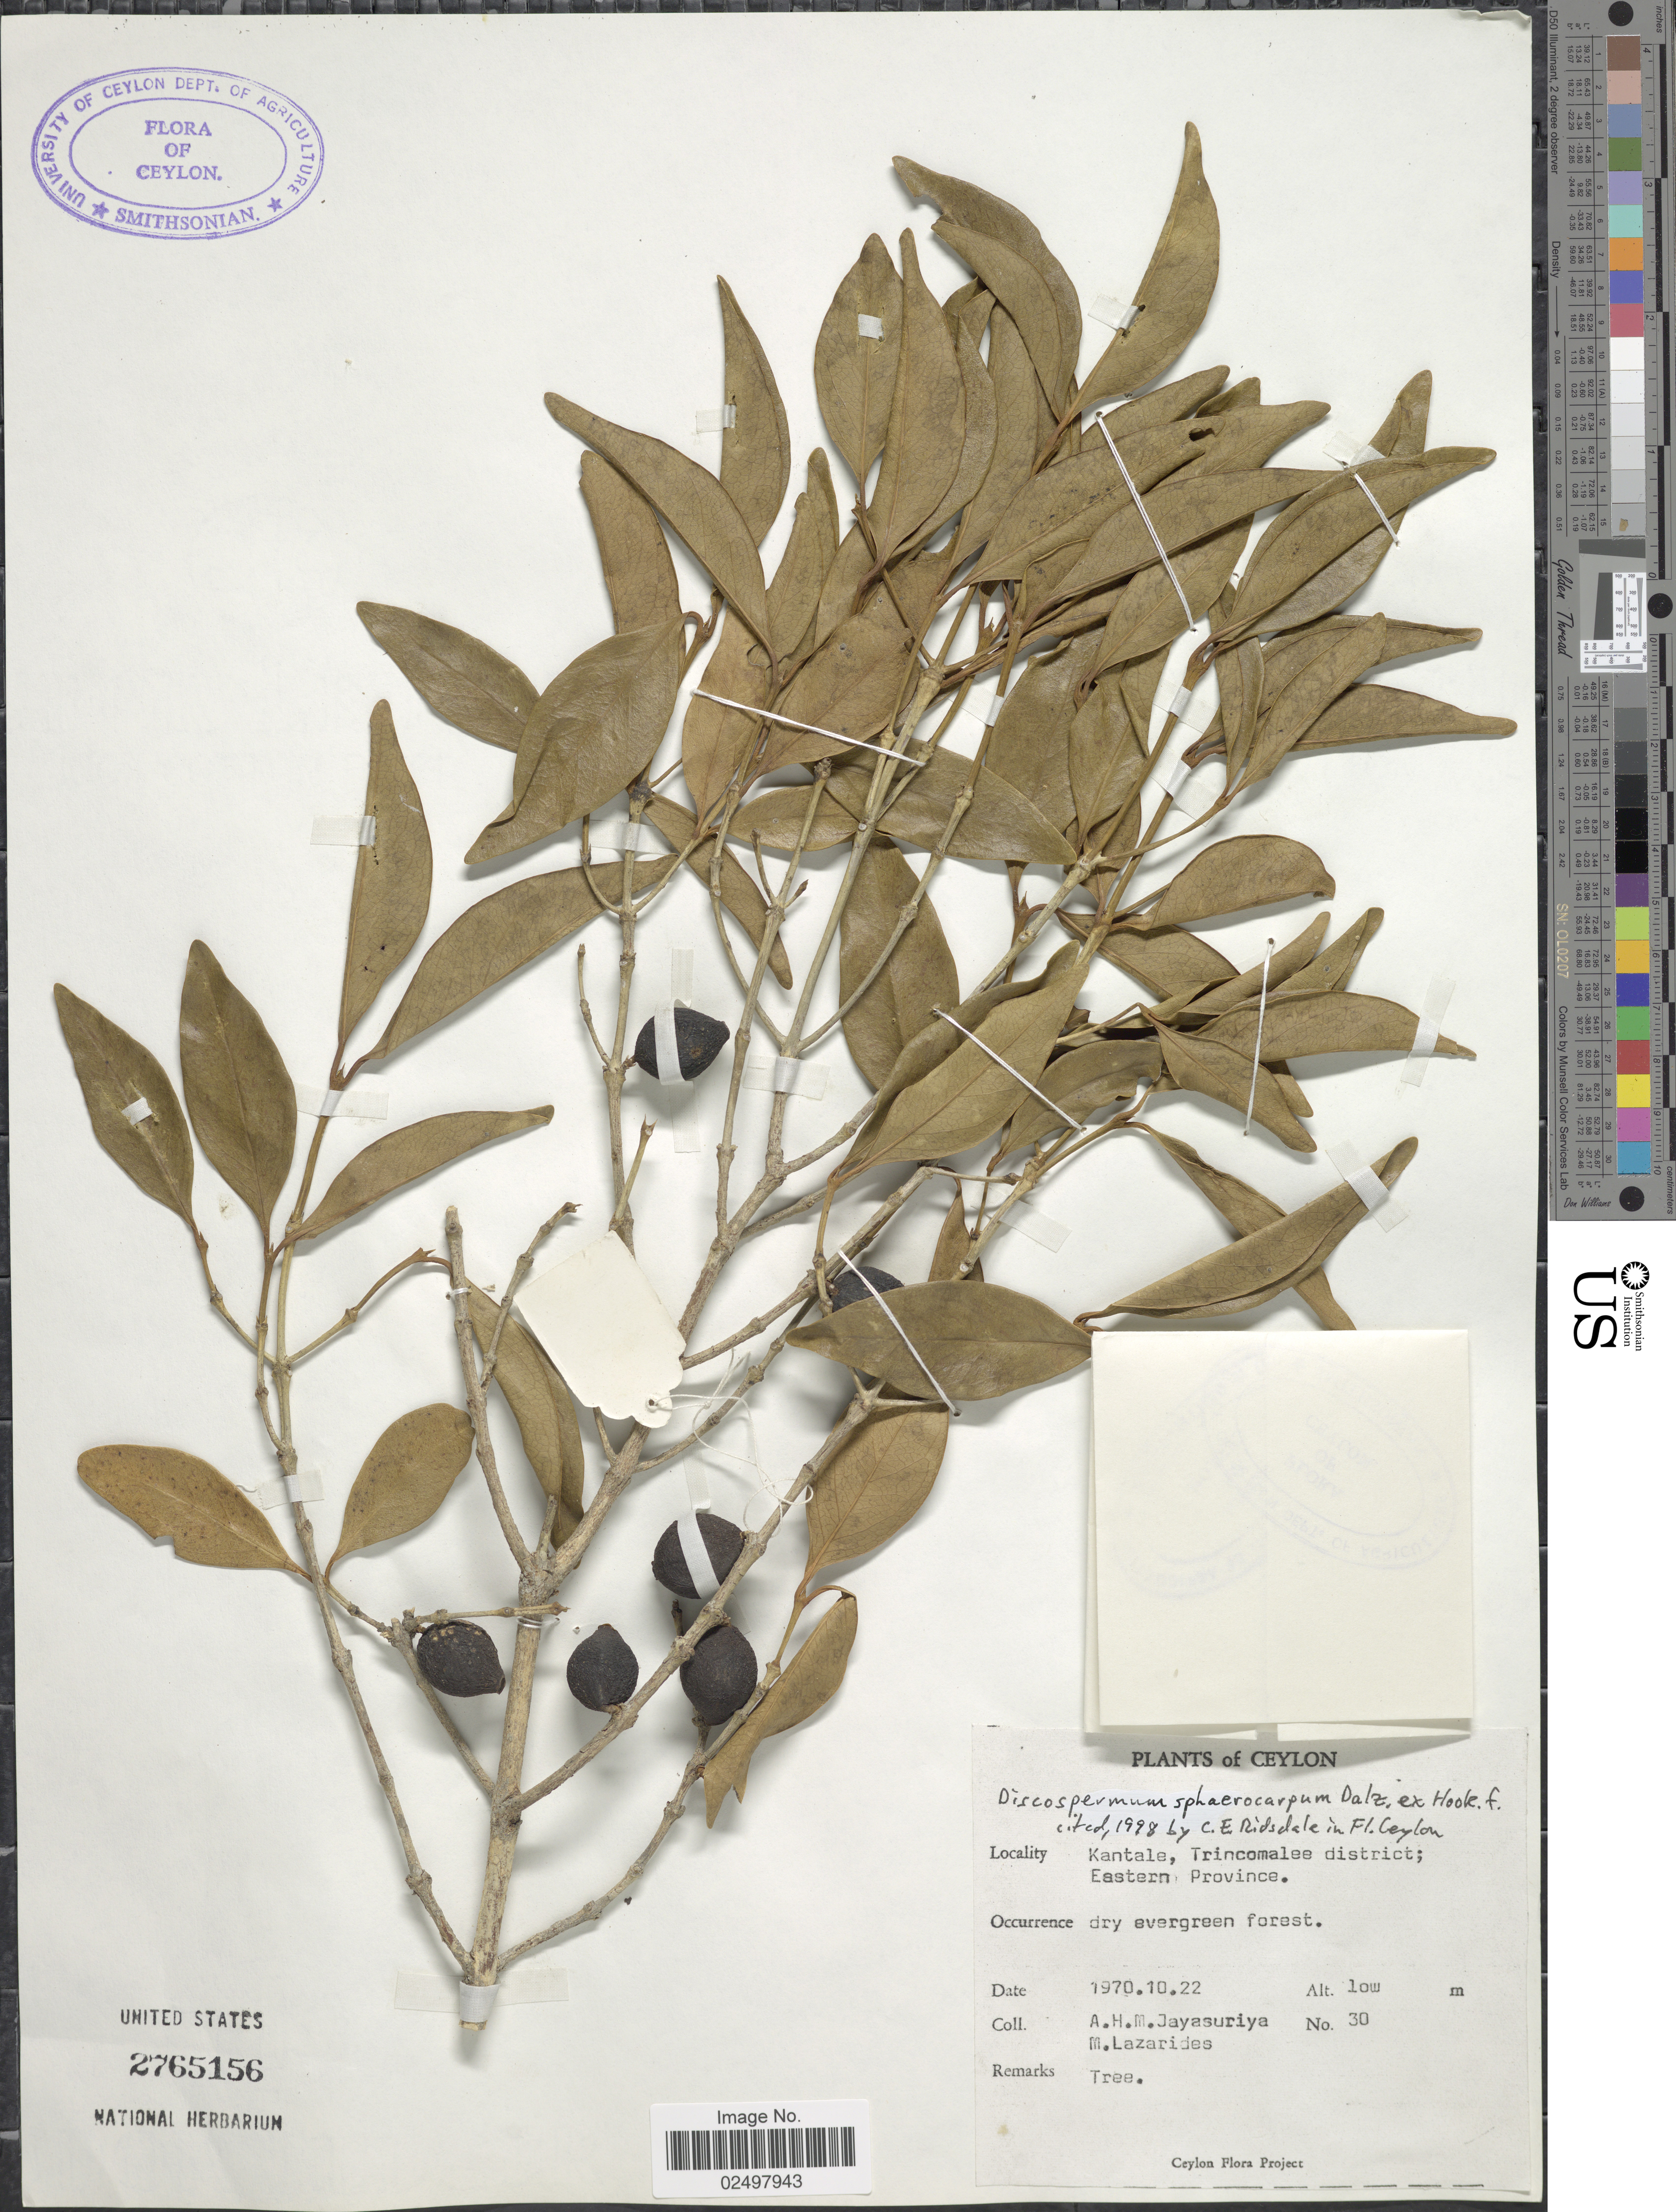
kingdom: Plantae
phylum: Tracheophyta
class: Magnoliopsida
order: Gentianales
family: Rubiaceae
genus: Discospermum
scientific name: Discospermum sphaerocarpum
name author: Dalzell ex Hook. f.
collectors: A. H. Jayasuriya & M. Lazarides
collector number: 30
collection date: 1970-10-22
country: Sri Lanka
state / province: Eastern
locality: Ceylon, Kantale, Trincomalee district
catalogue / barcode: US 2765156